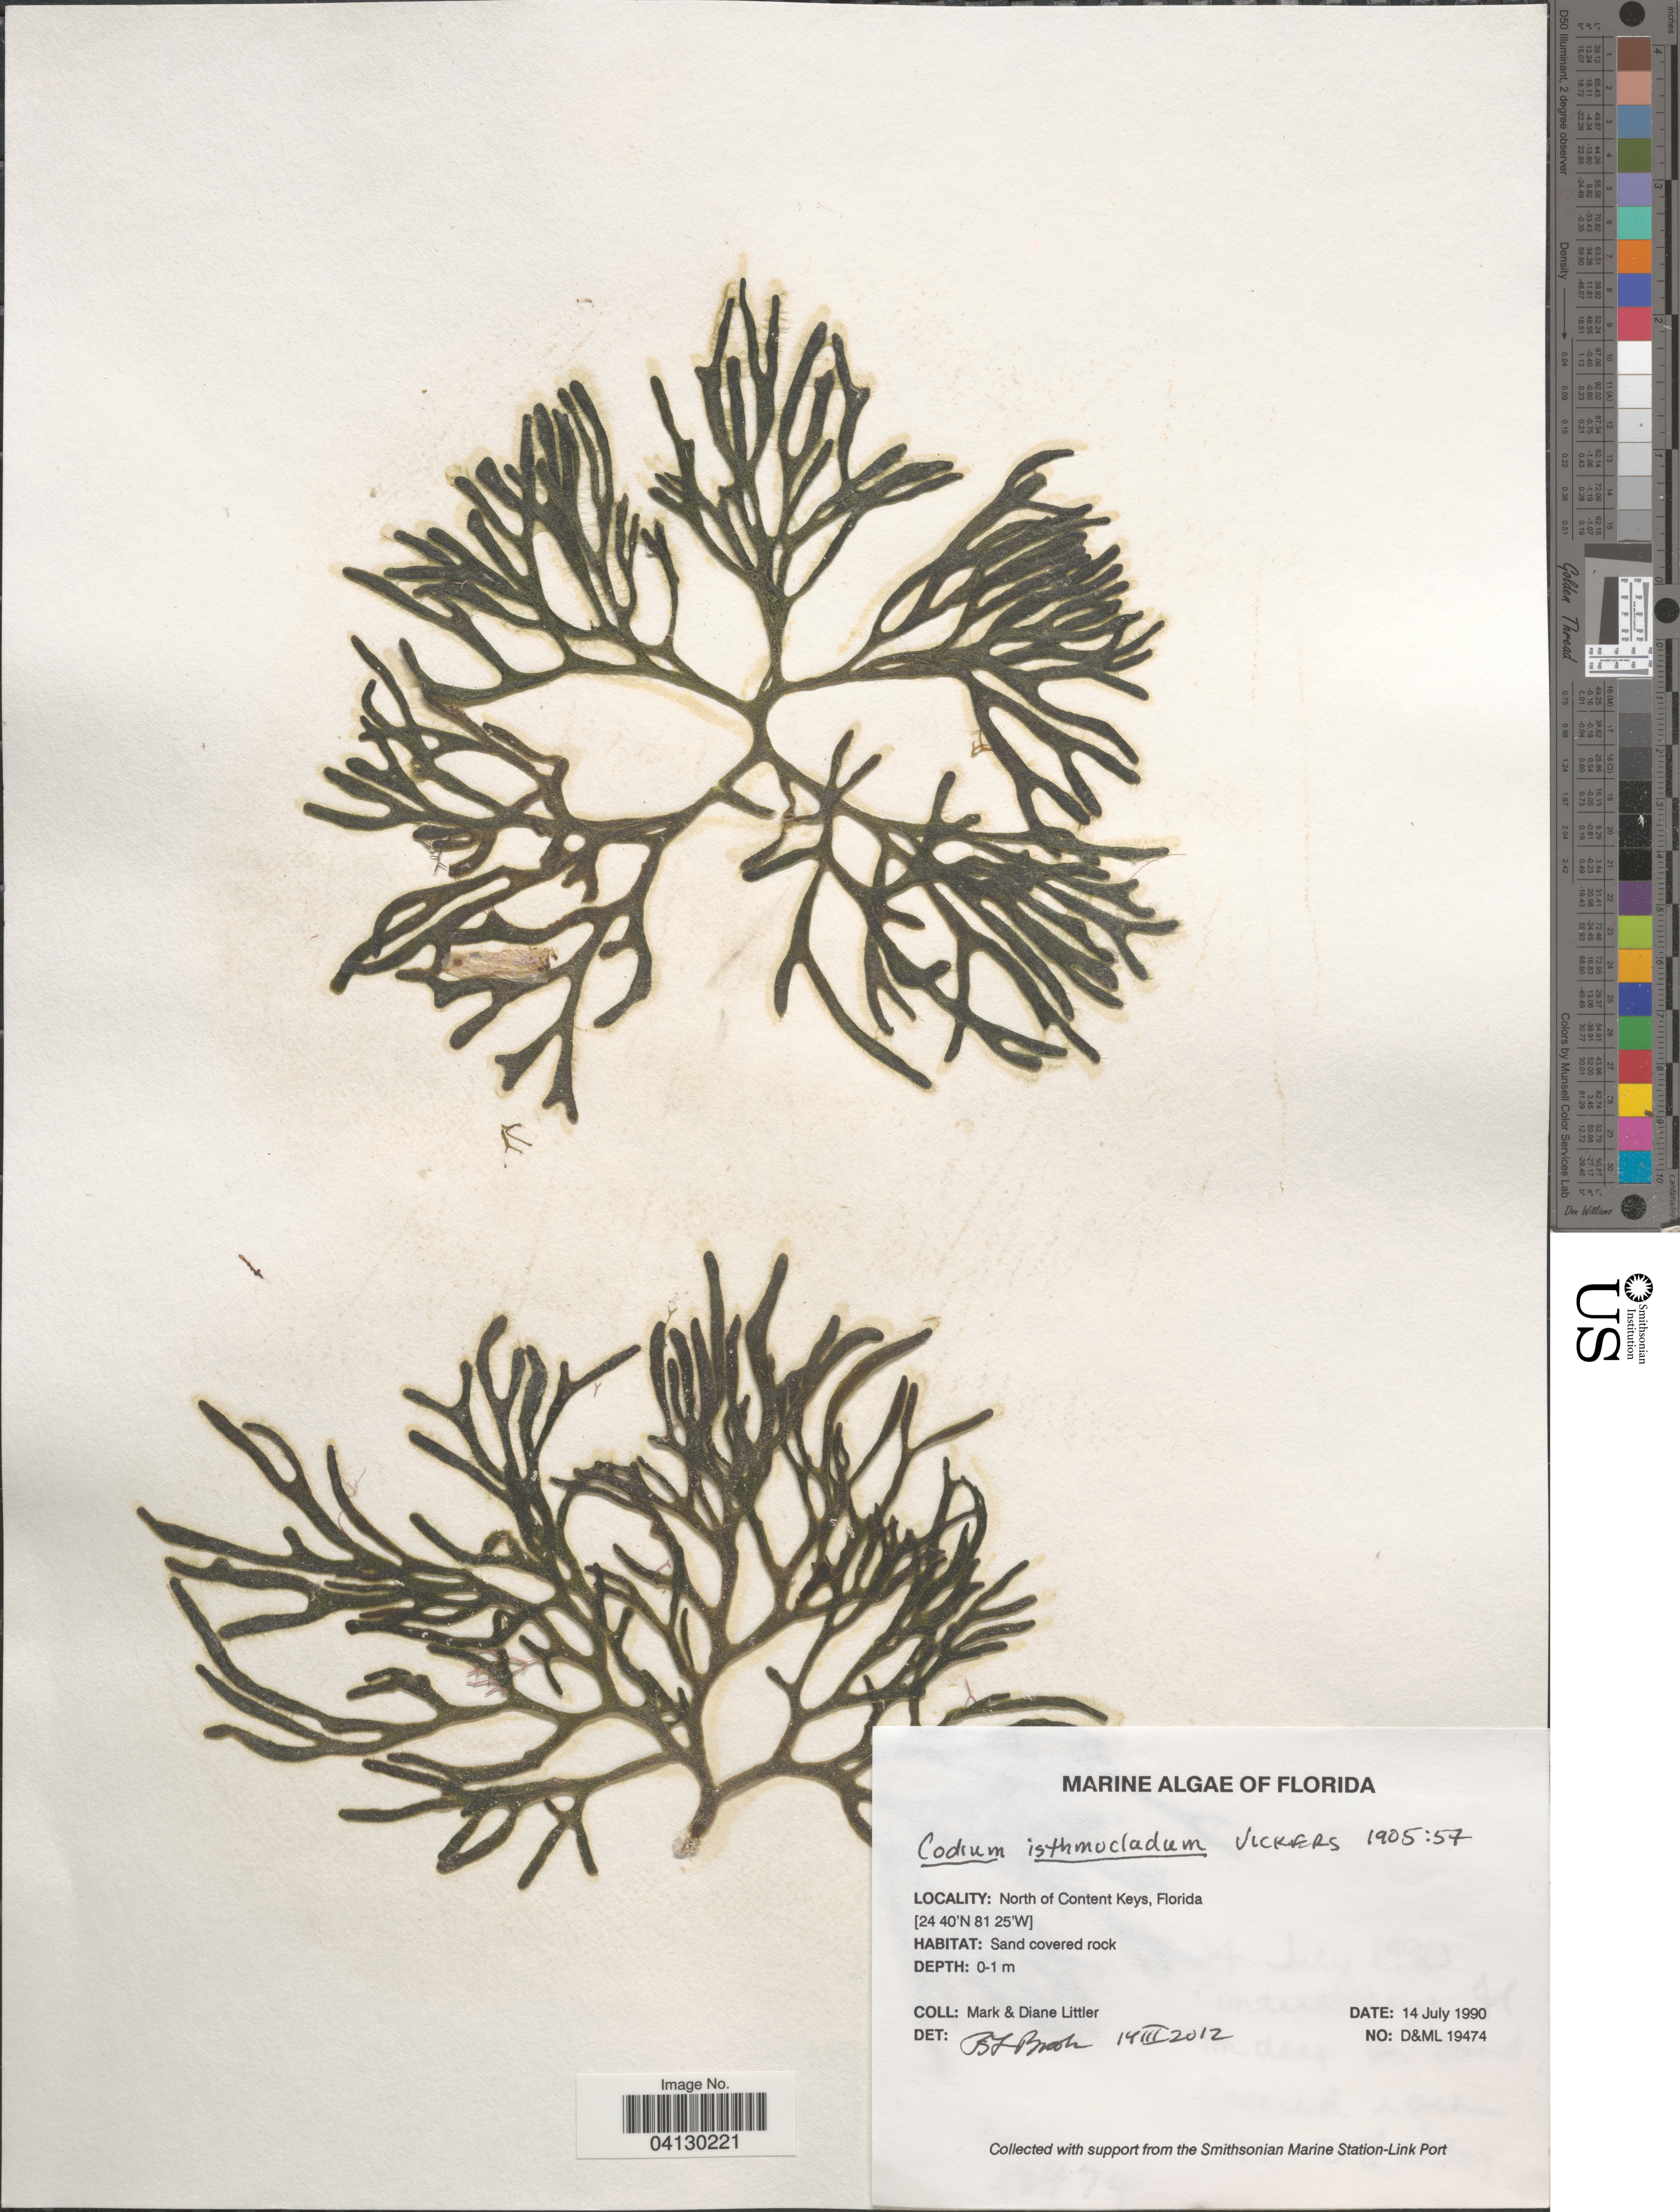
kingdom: Plantae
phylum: Chlorophyta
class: Ulvophyceae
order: Bryopsidales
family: Codiaceae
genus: Codium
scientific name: Codium isthmocladum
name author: Vickers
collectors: M. Littler & D. S. Littler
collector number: D&ML19474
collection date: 1990-07-14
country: United States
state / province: Florida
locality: North of Content Keys.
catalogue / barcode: US 328939